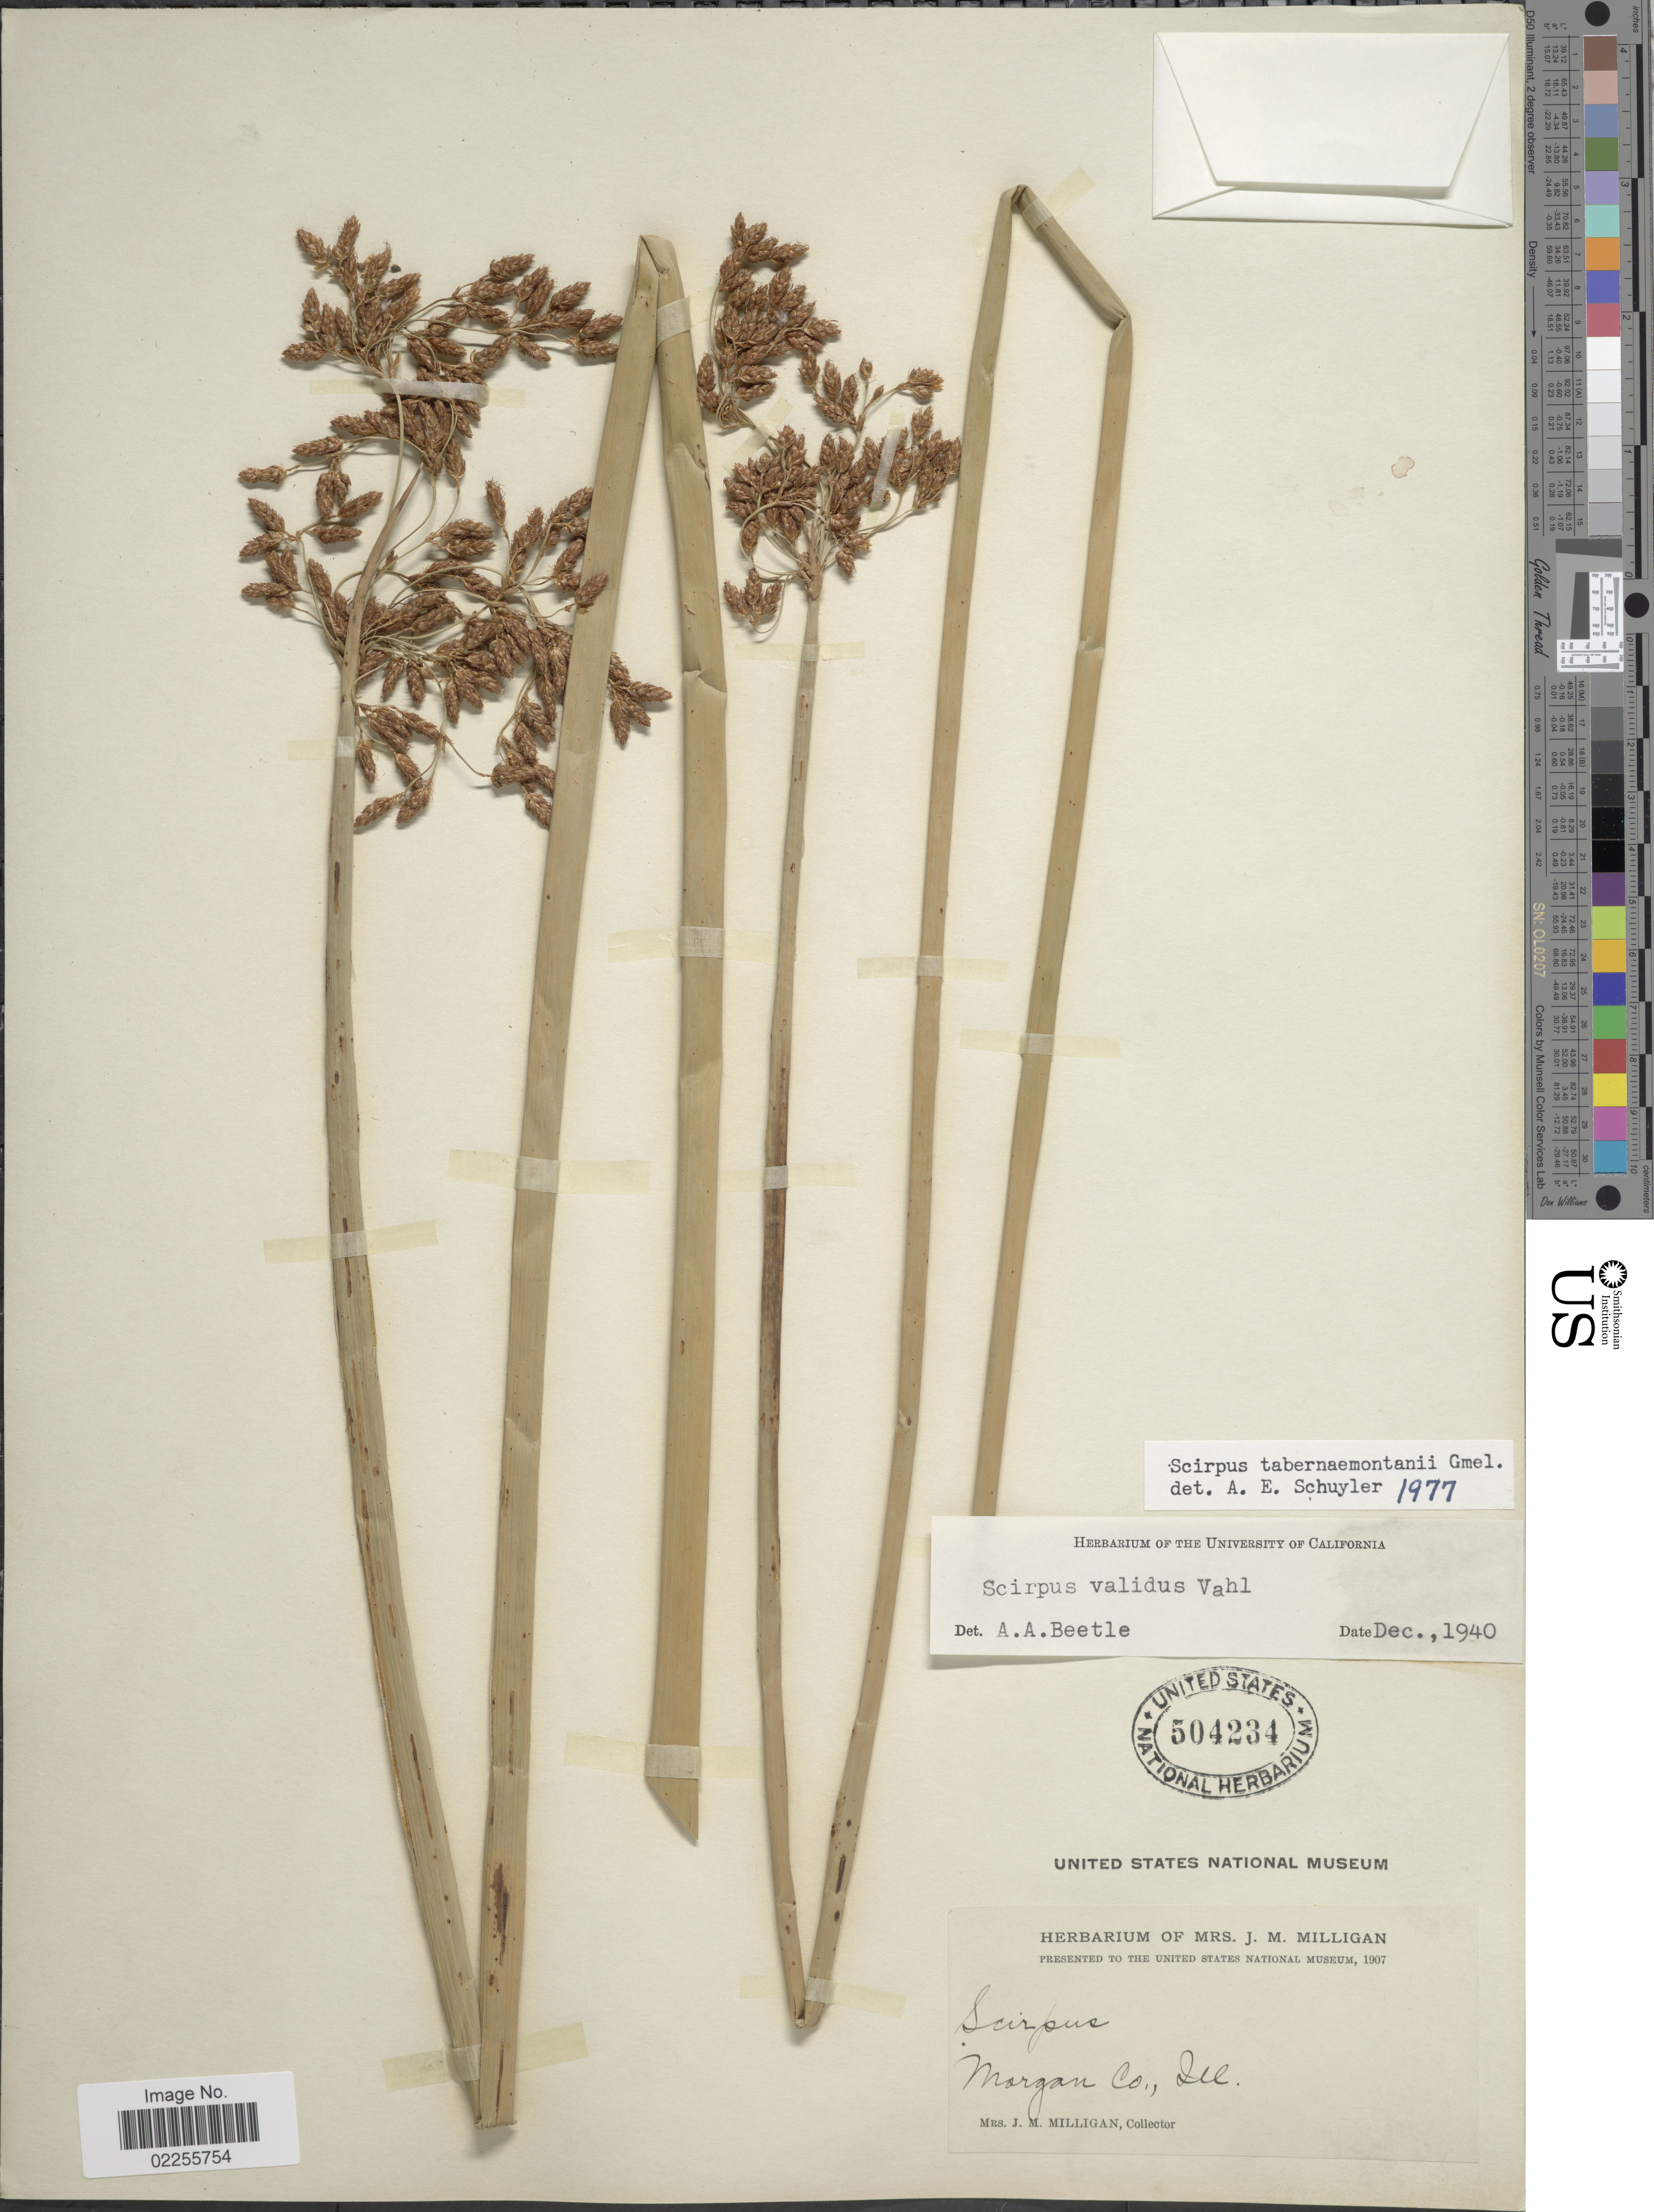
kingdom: Plantae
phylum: Tracheophyta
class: Liliopsida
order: Poales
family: Cyperaceae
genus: Schoenoplectus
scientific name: Schoenoplectus tabernaemontani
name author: (C.C. Gmel.) Palla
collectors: J. Milligan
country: United States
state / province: Illinois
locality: Morgan Co.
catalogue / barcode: US 504234